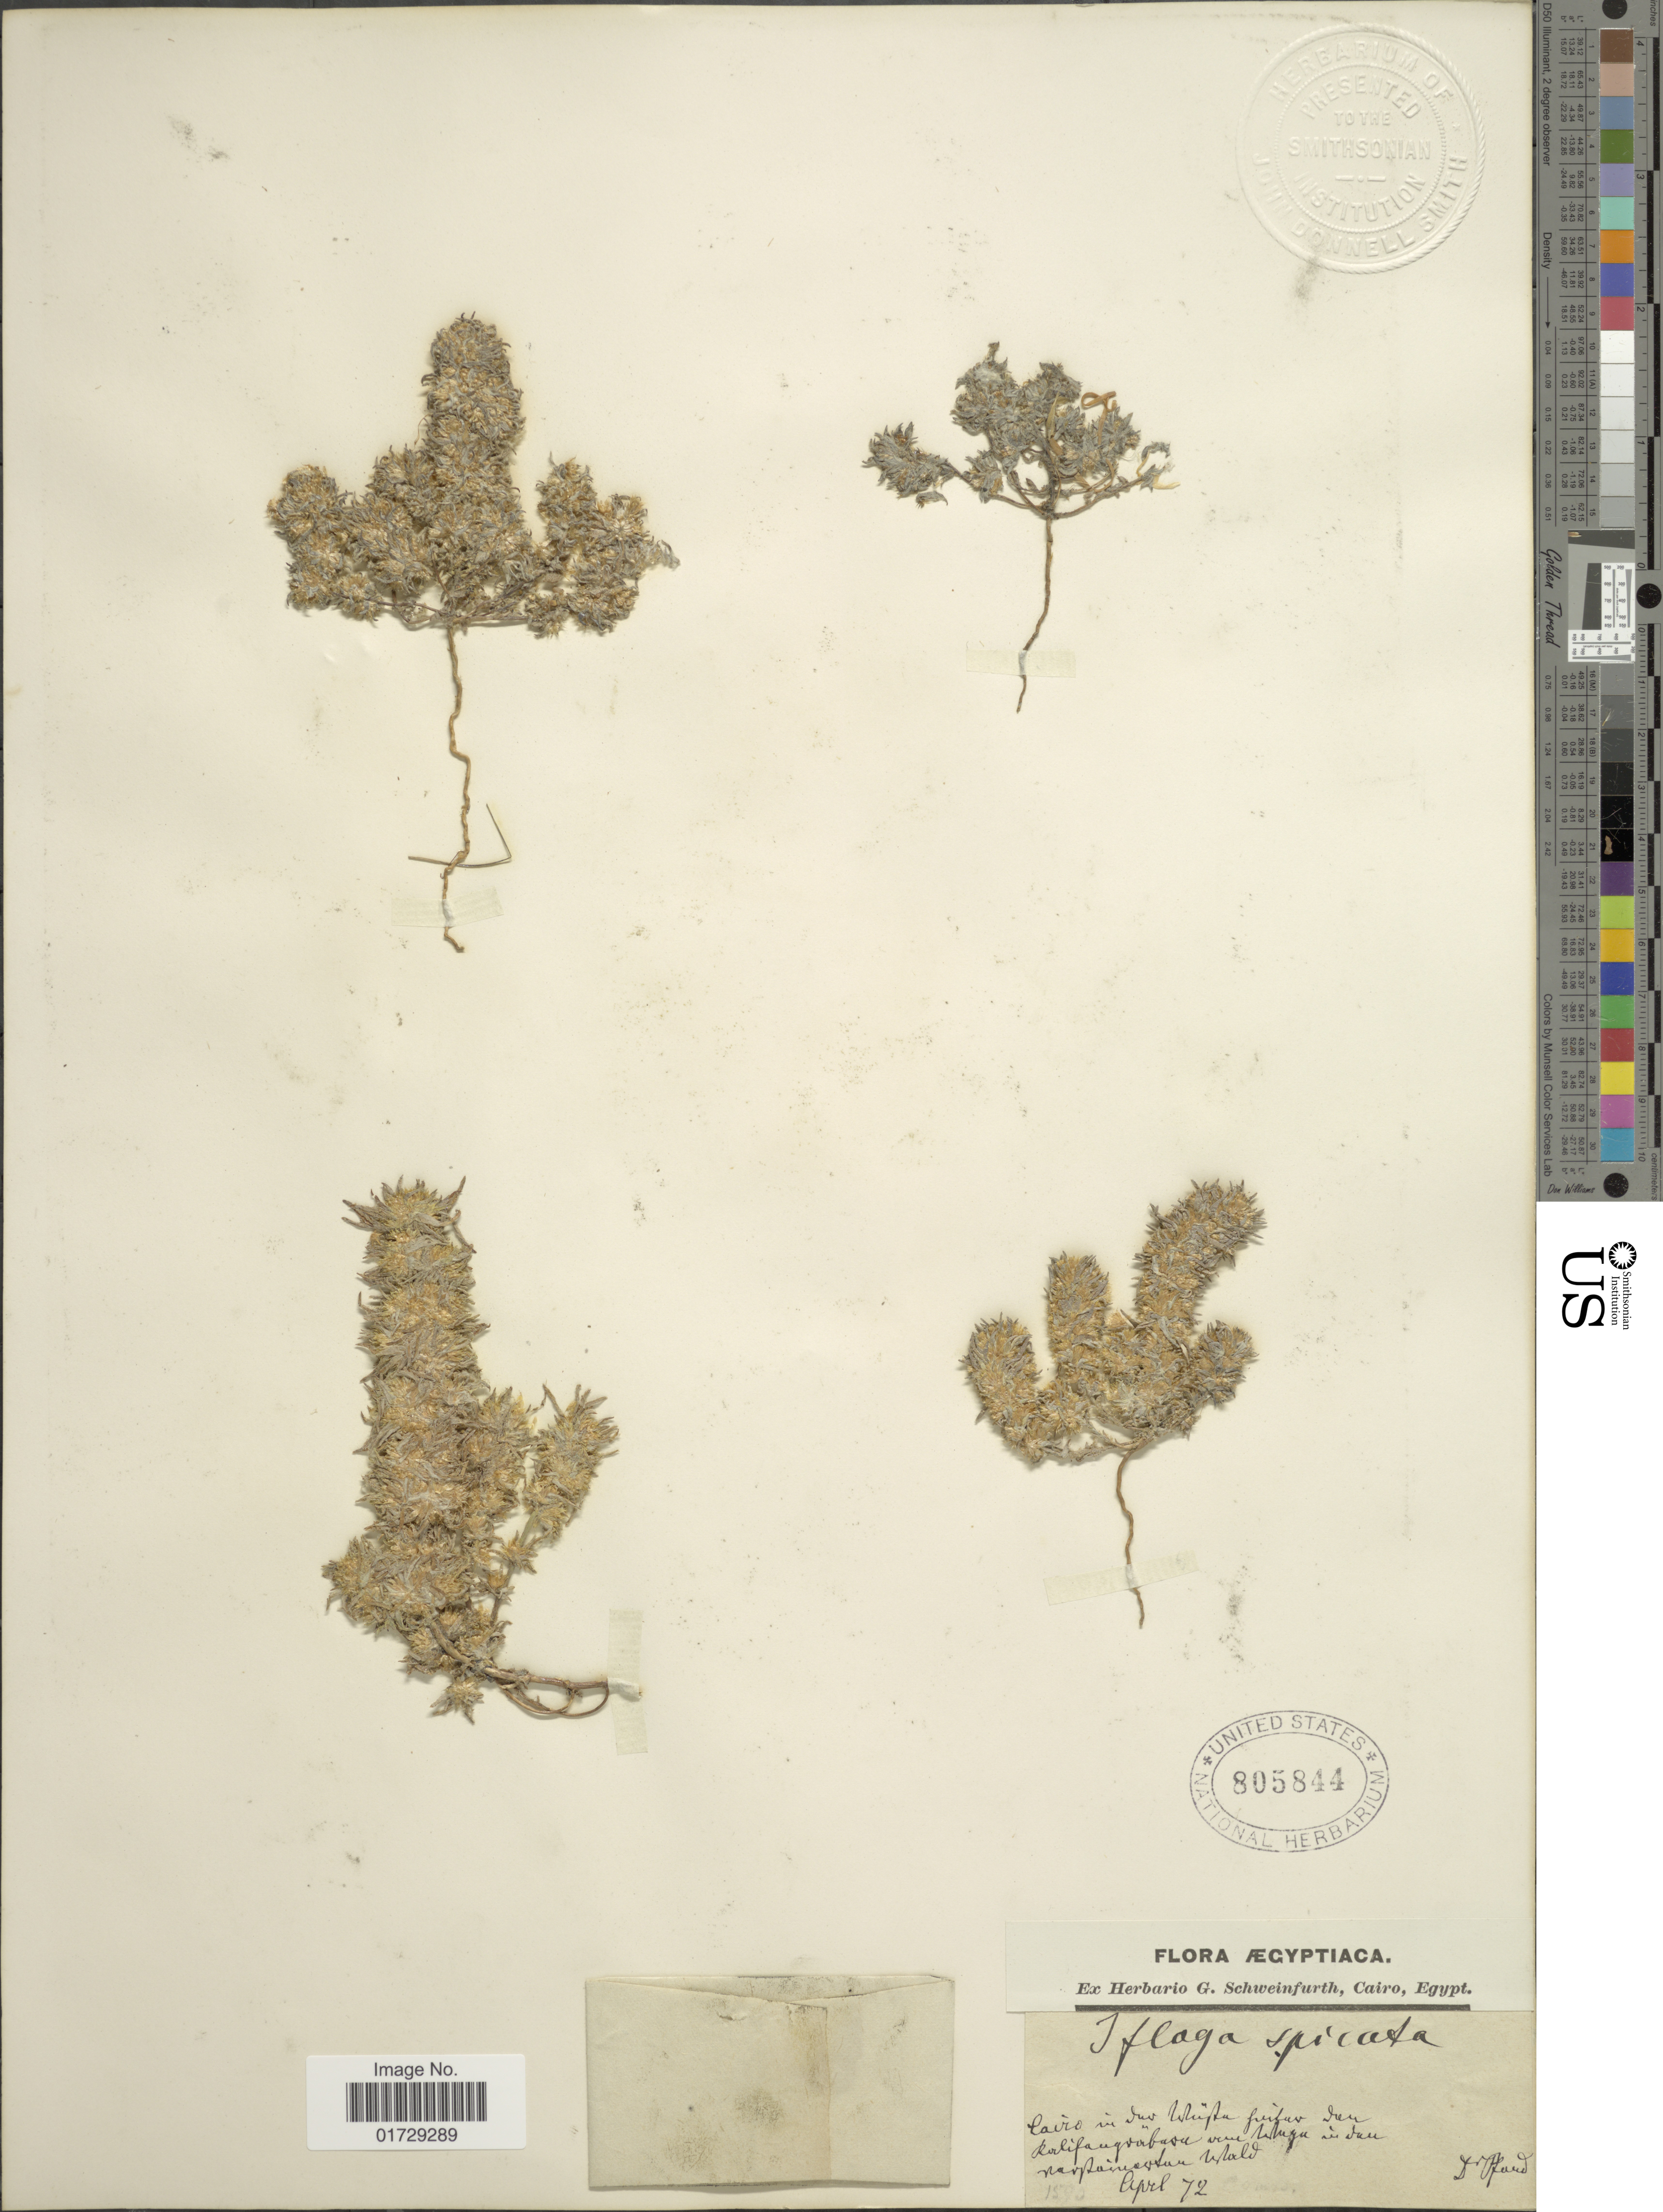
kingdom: Plantae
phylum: Tracheophyta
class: Magnoliopsida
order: Asterales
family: Asteraceae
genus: Ifloga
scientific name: Ifloga spicata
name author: (Forssk.) Sch. Bip.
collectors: -. Pfund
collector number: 1590*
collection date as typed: Transcribed d/m/y: /4/72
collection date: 1872-04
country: Egypt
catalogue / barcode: US 805844